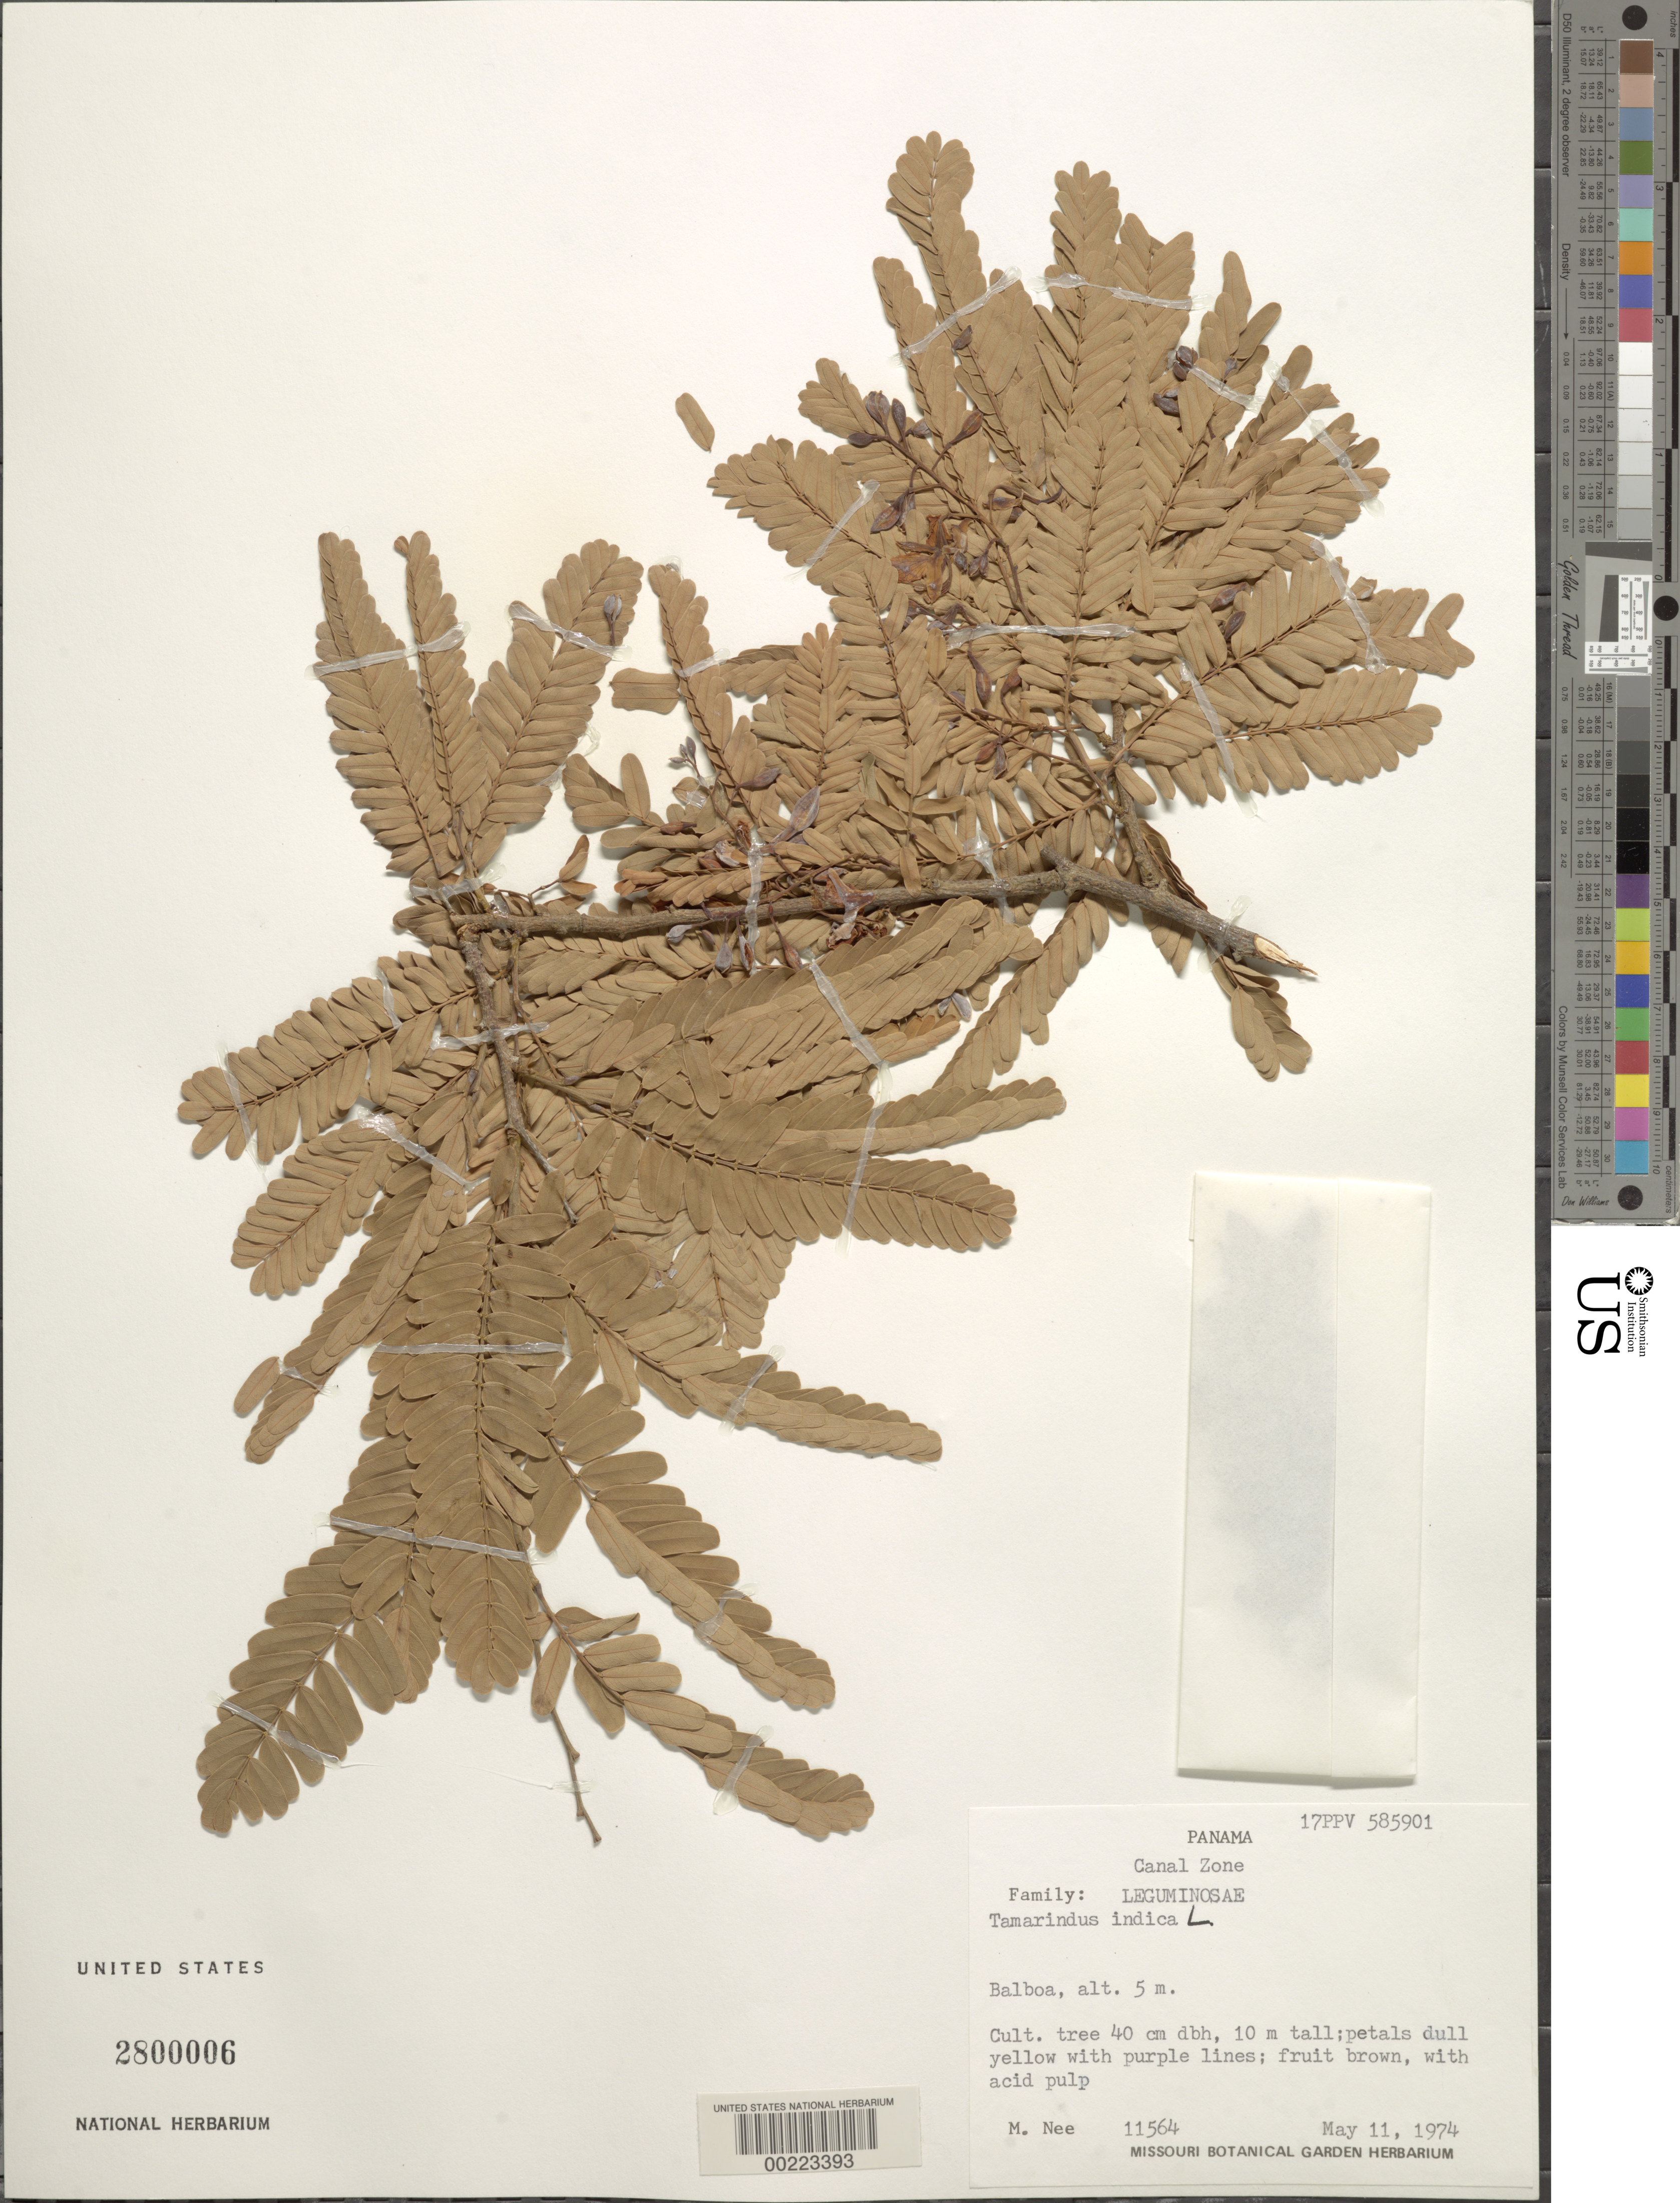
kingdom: Plantae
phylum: Tracheophyta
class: Magnoliopsida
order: Fabales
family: Fabaceae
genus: Tamarindus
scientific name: Tamarindus indica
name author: L.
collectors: M. Nee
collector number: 11564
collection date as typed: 11 May 1974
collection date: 1974-05-11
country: Panama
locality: Balboa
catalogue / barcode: US 2800006